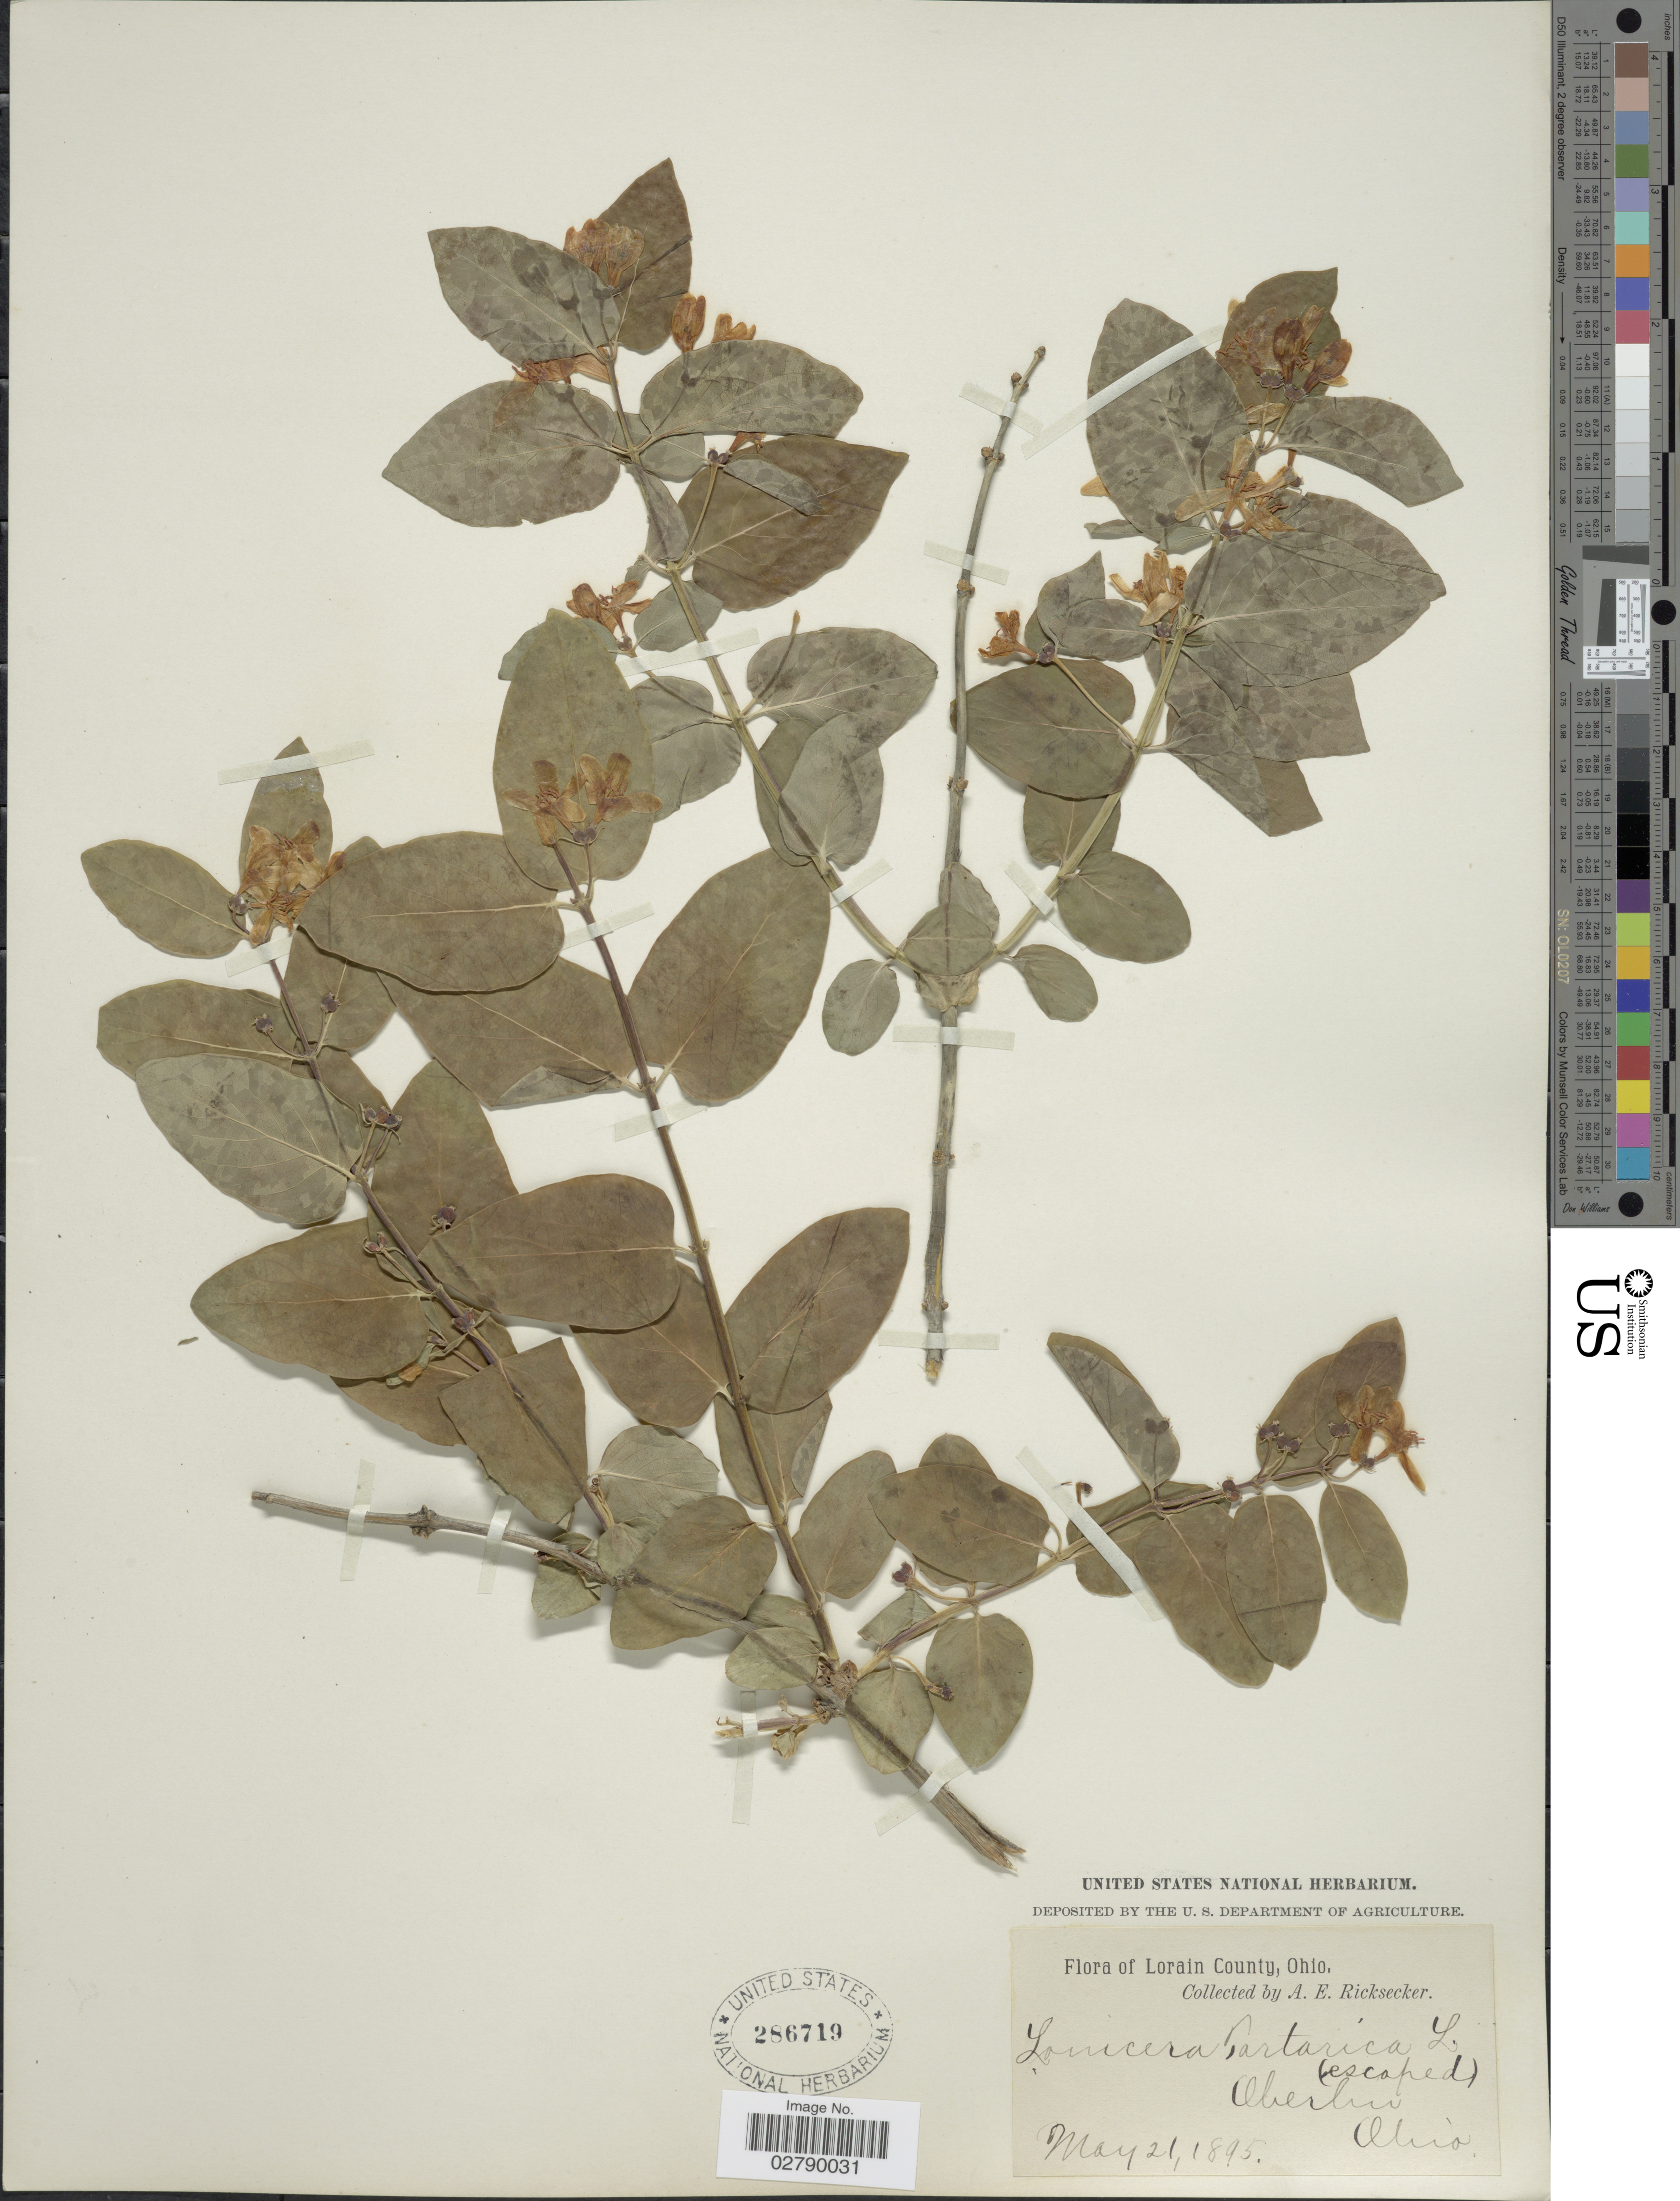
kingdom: Plantae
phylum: Tracheophyta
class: Magnoliopsida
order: Dipsacales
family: Caprifoliaceae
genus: Lonicera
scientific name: Lonicera tatarica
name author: L.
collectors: A. E. Ricksecker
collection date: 1895-05-21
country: United States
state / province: Ohio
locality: Loraine County. Oberlin.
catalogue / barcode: US 286719